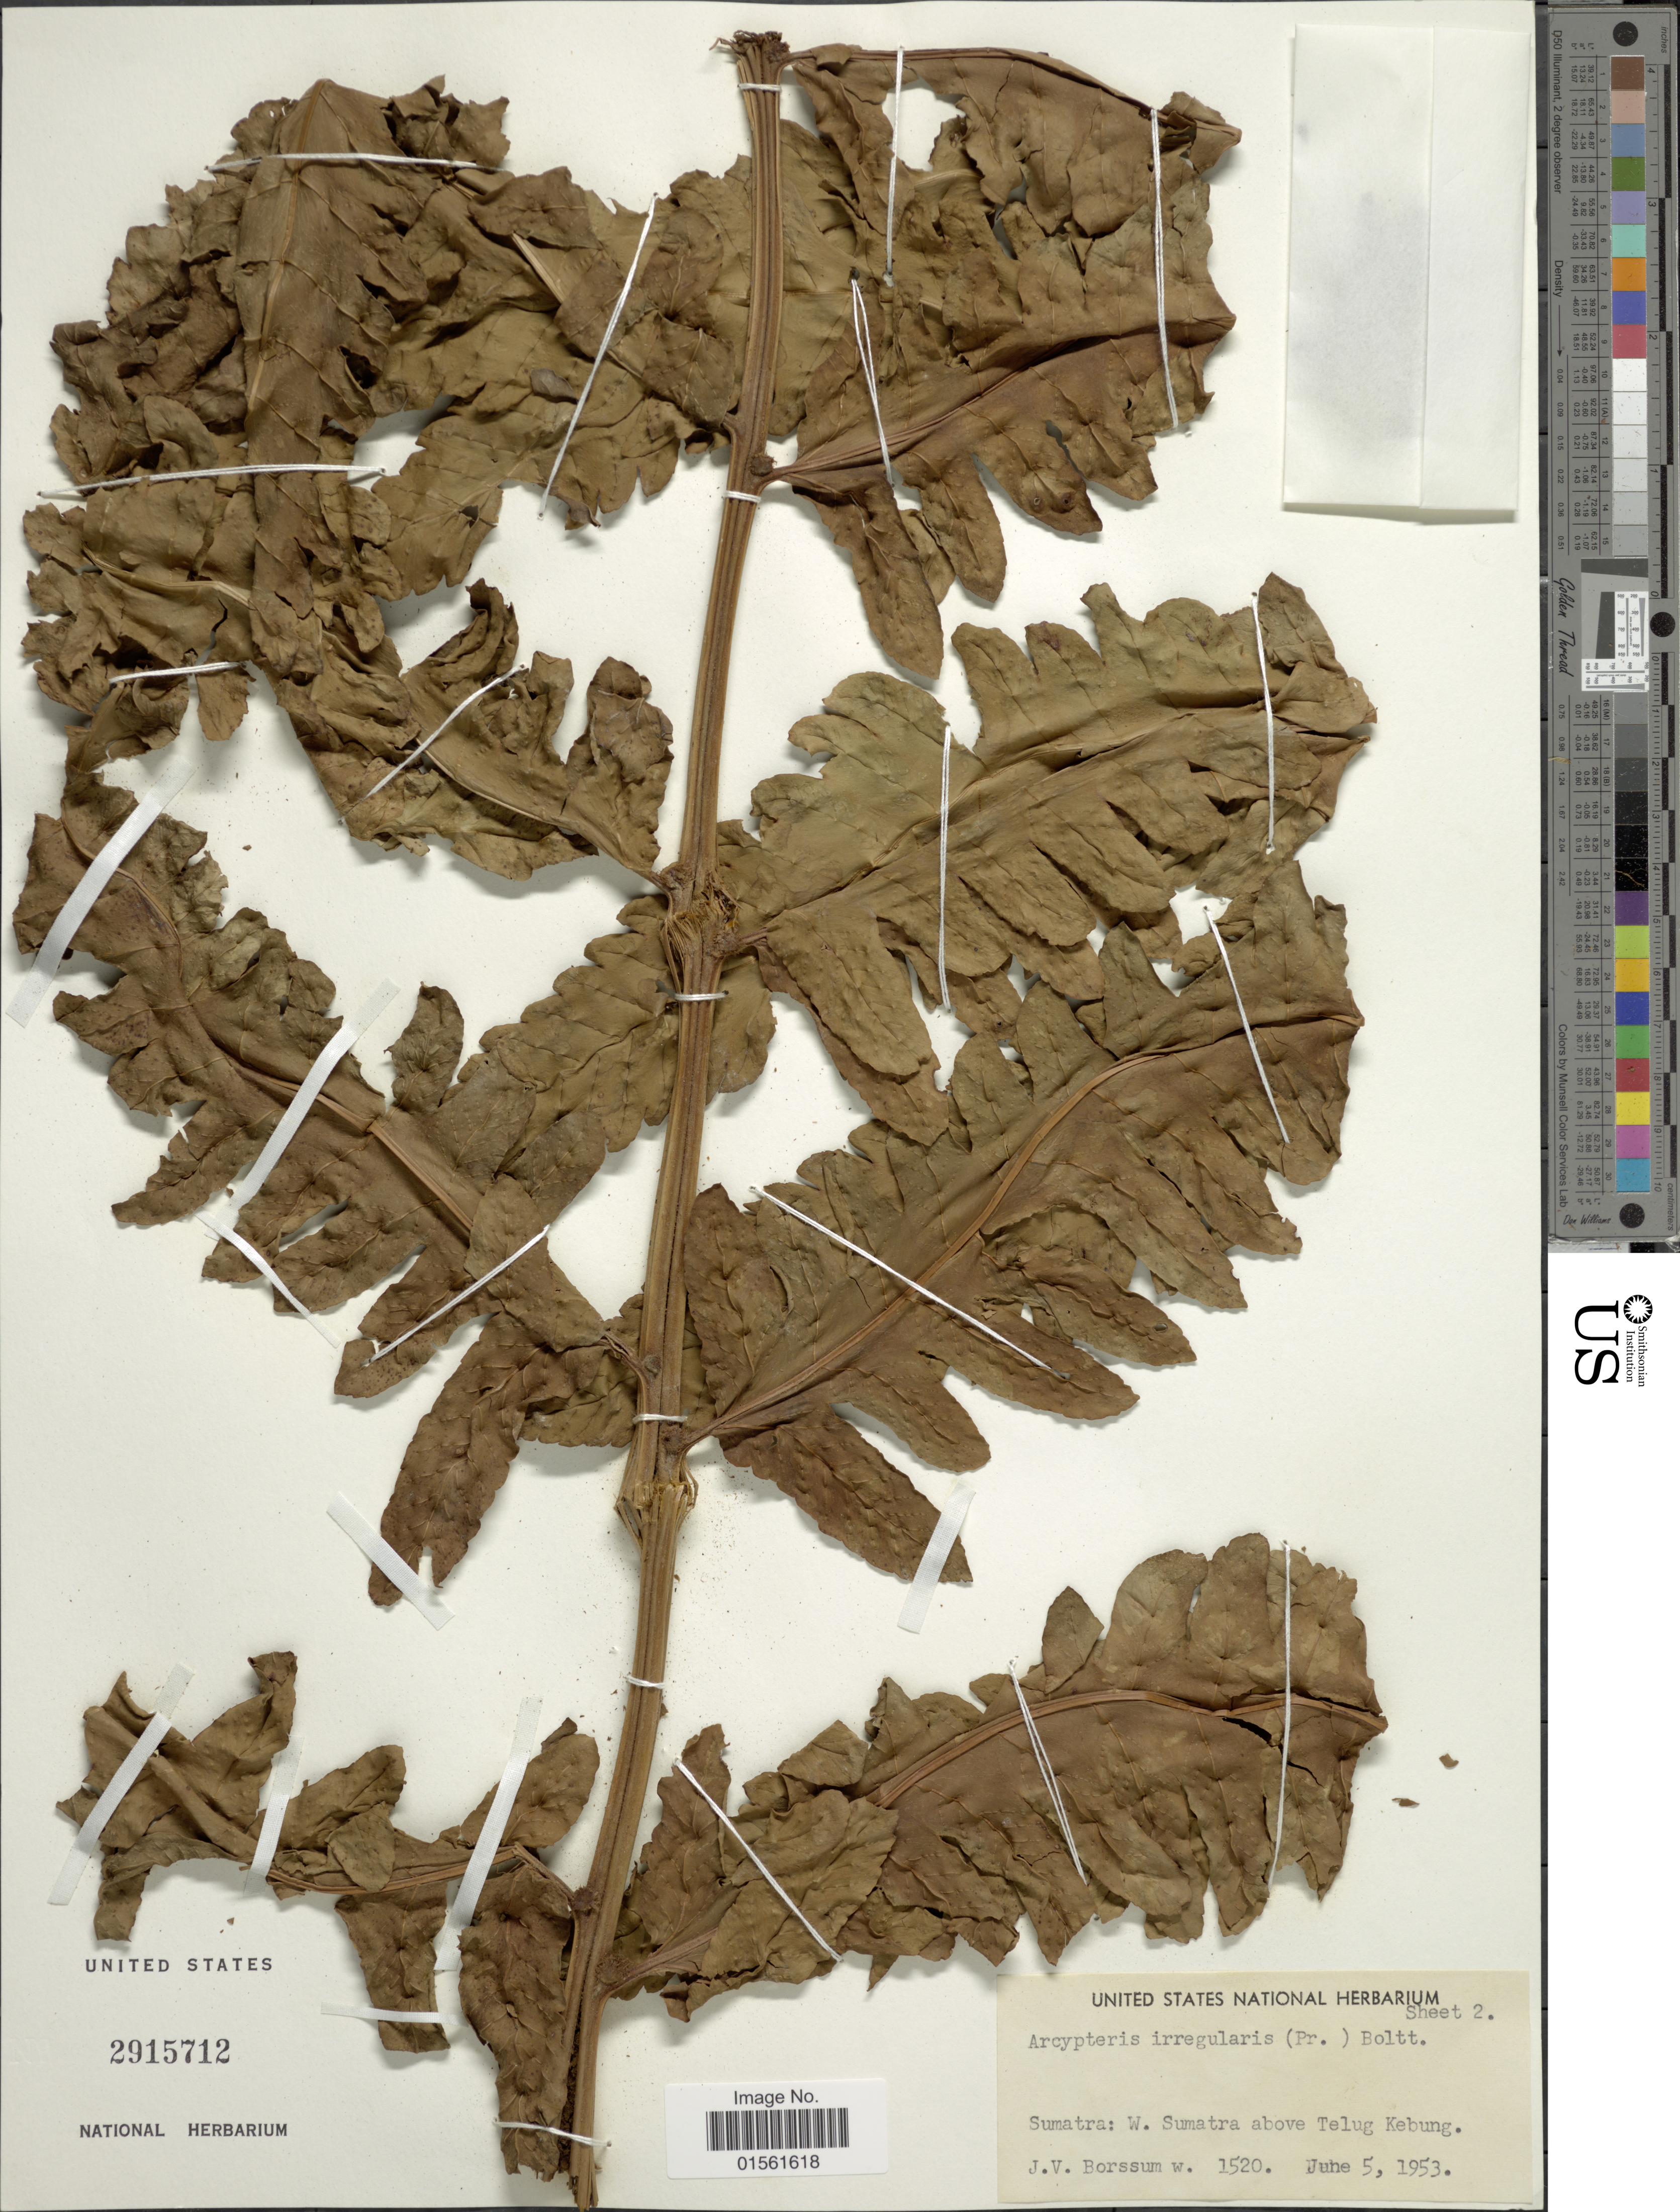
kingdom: Plantae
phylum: Tracheophyta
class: Polypodiopsida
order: Polypodiales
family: Dryopteridaceae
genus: Pleocnemia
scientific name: Pleocnemia irregularis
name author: (C. Presl) Holttum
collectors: J. Borssum Waalkes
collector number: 1520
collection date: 1953-06-05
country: Indonesia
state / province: Sumatra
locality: Sumatra: W. Sumatra above Telug Kebung.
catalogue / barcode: US 2915712